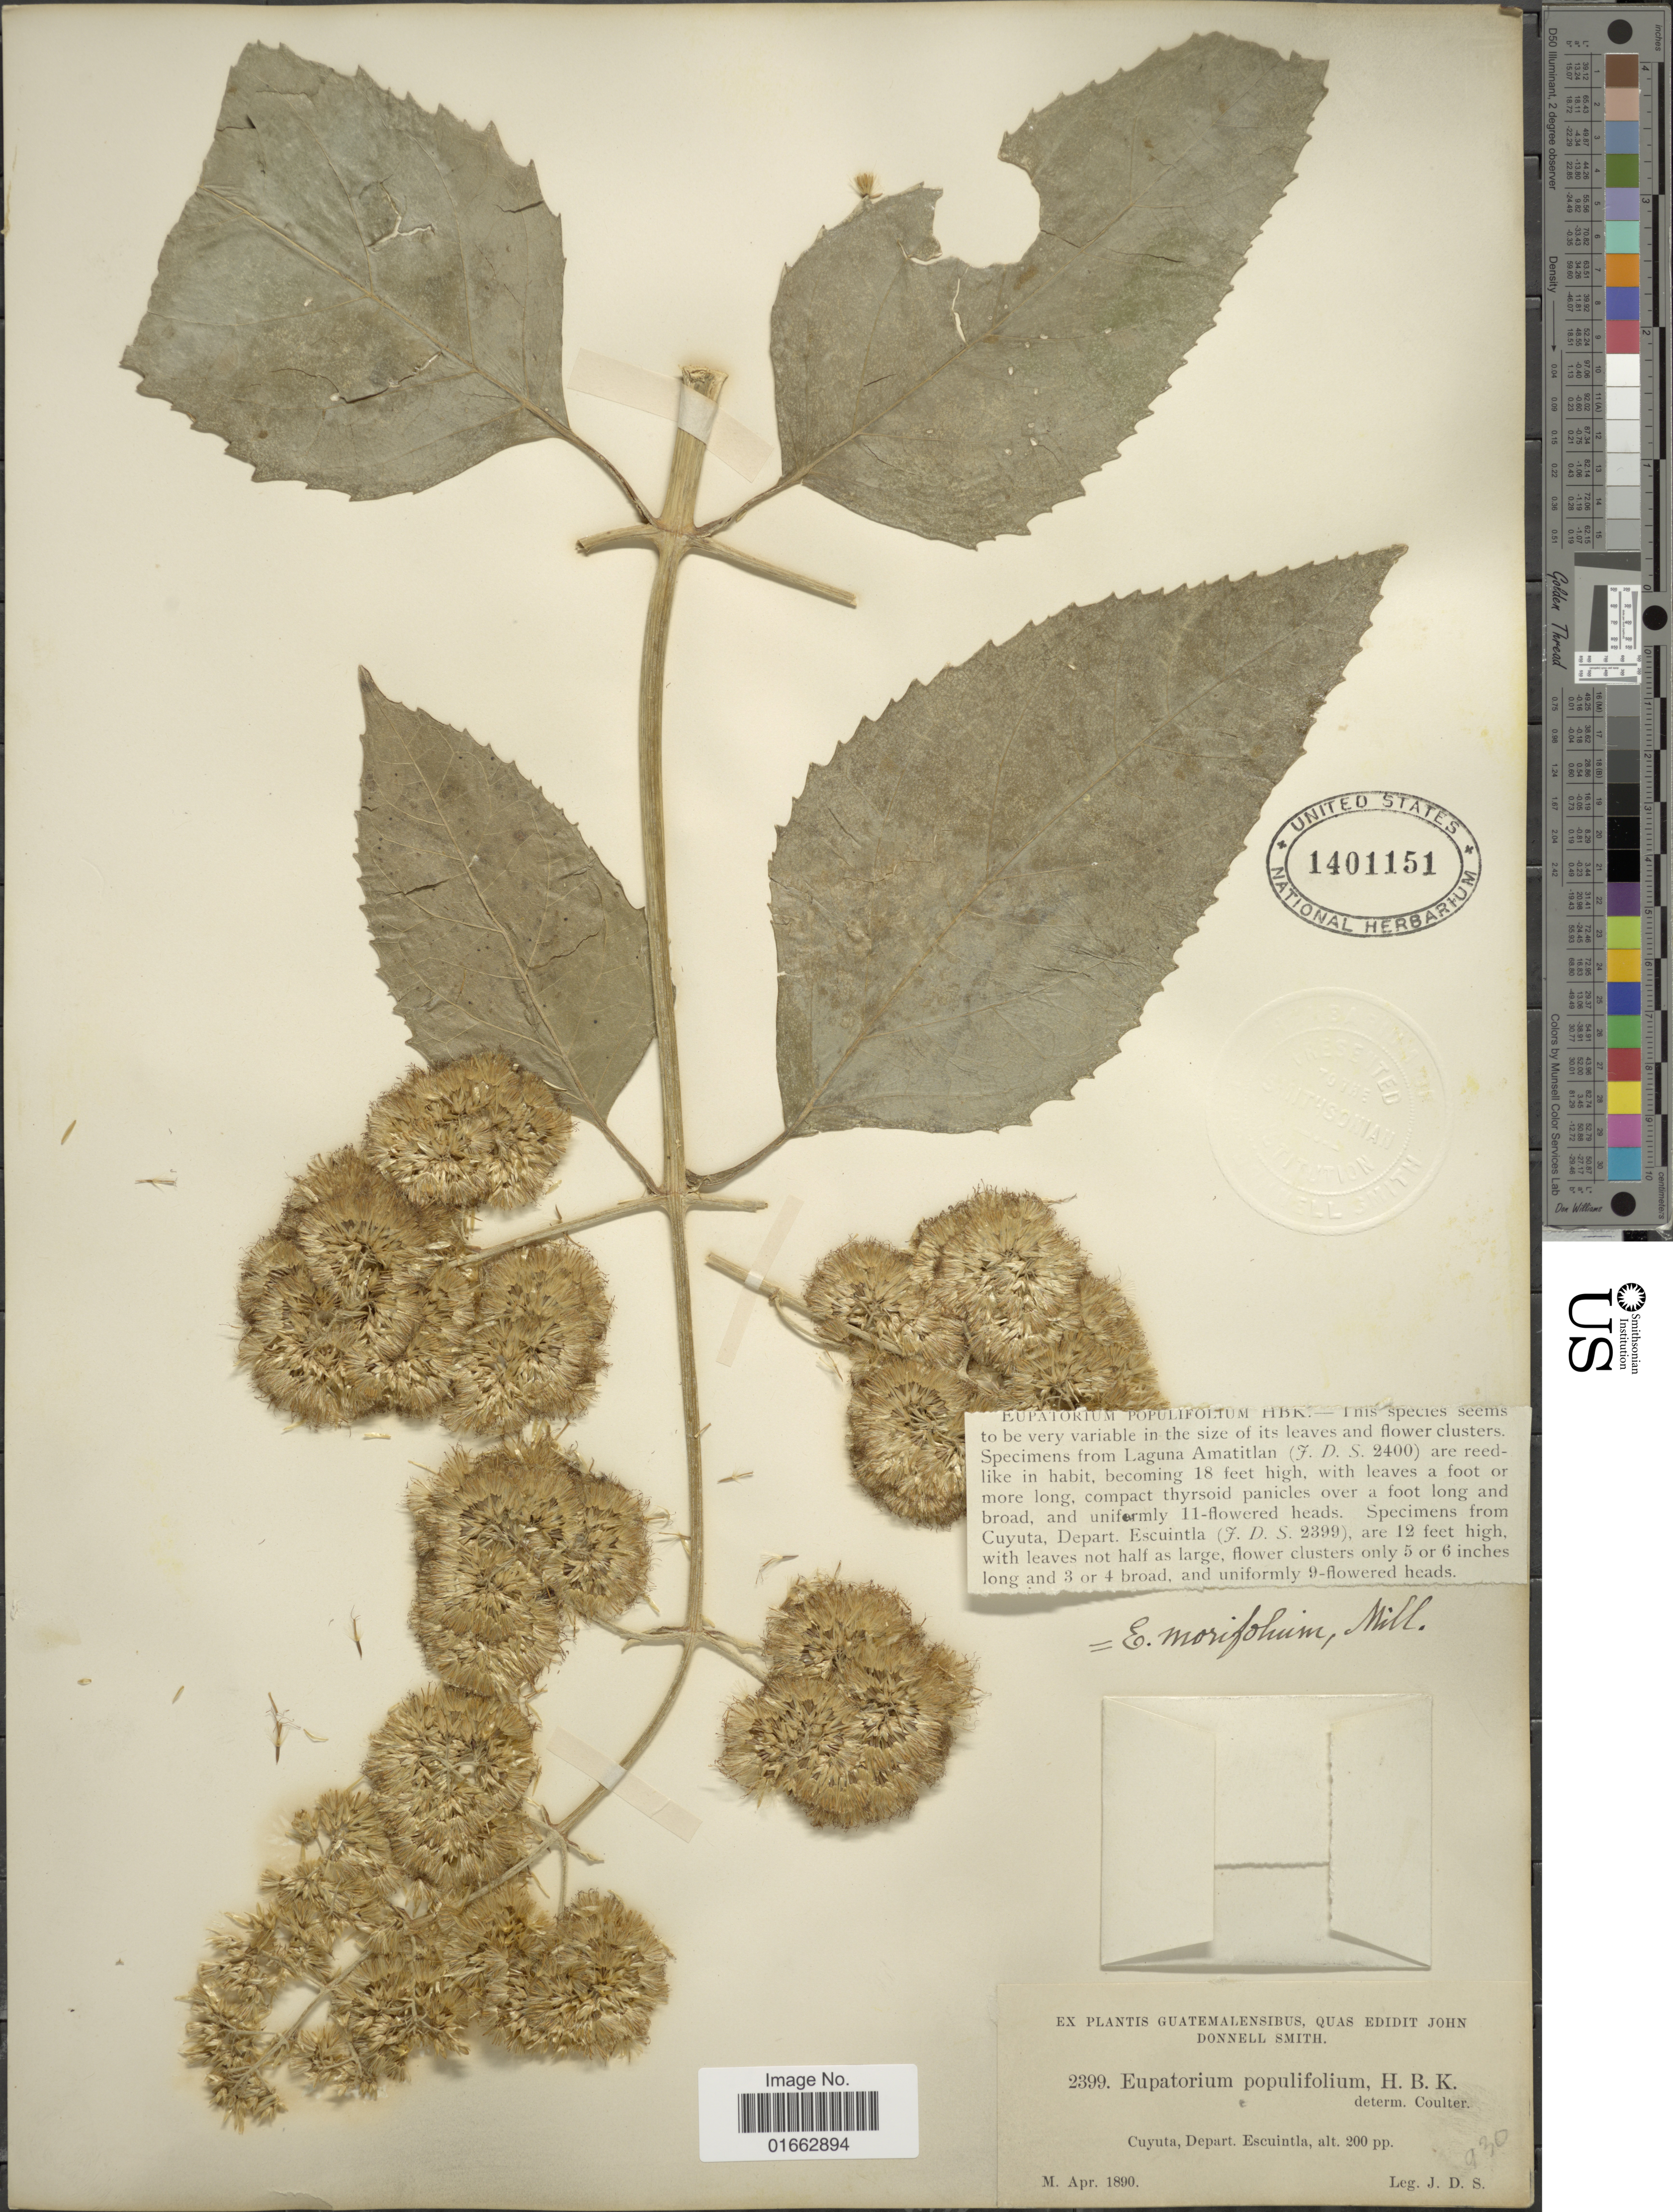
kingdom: Plantae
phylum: Tracheophyta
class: Magnoliopsida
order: Asterales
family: Asteraceae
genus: Critonia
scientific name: Critonia morifolia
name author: (Mill.) R.M. King & H. Rob.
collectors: J. Donnell Smith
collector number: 2399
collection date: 1890-04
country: Guatemala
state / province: Escuintla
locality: Cuyuta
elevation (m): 61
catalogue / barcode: US 1401151